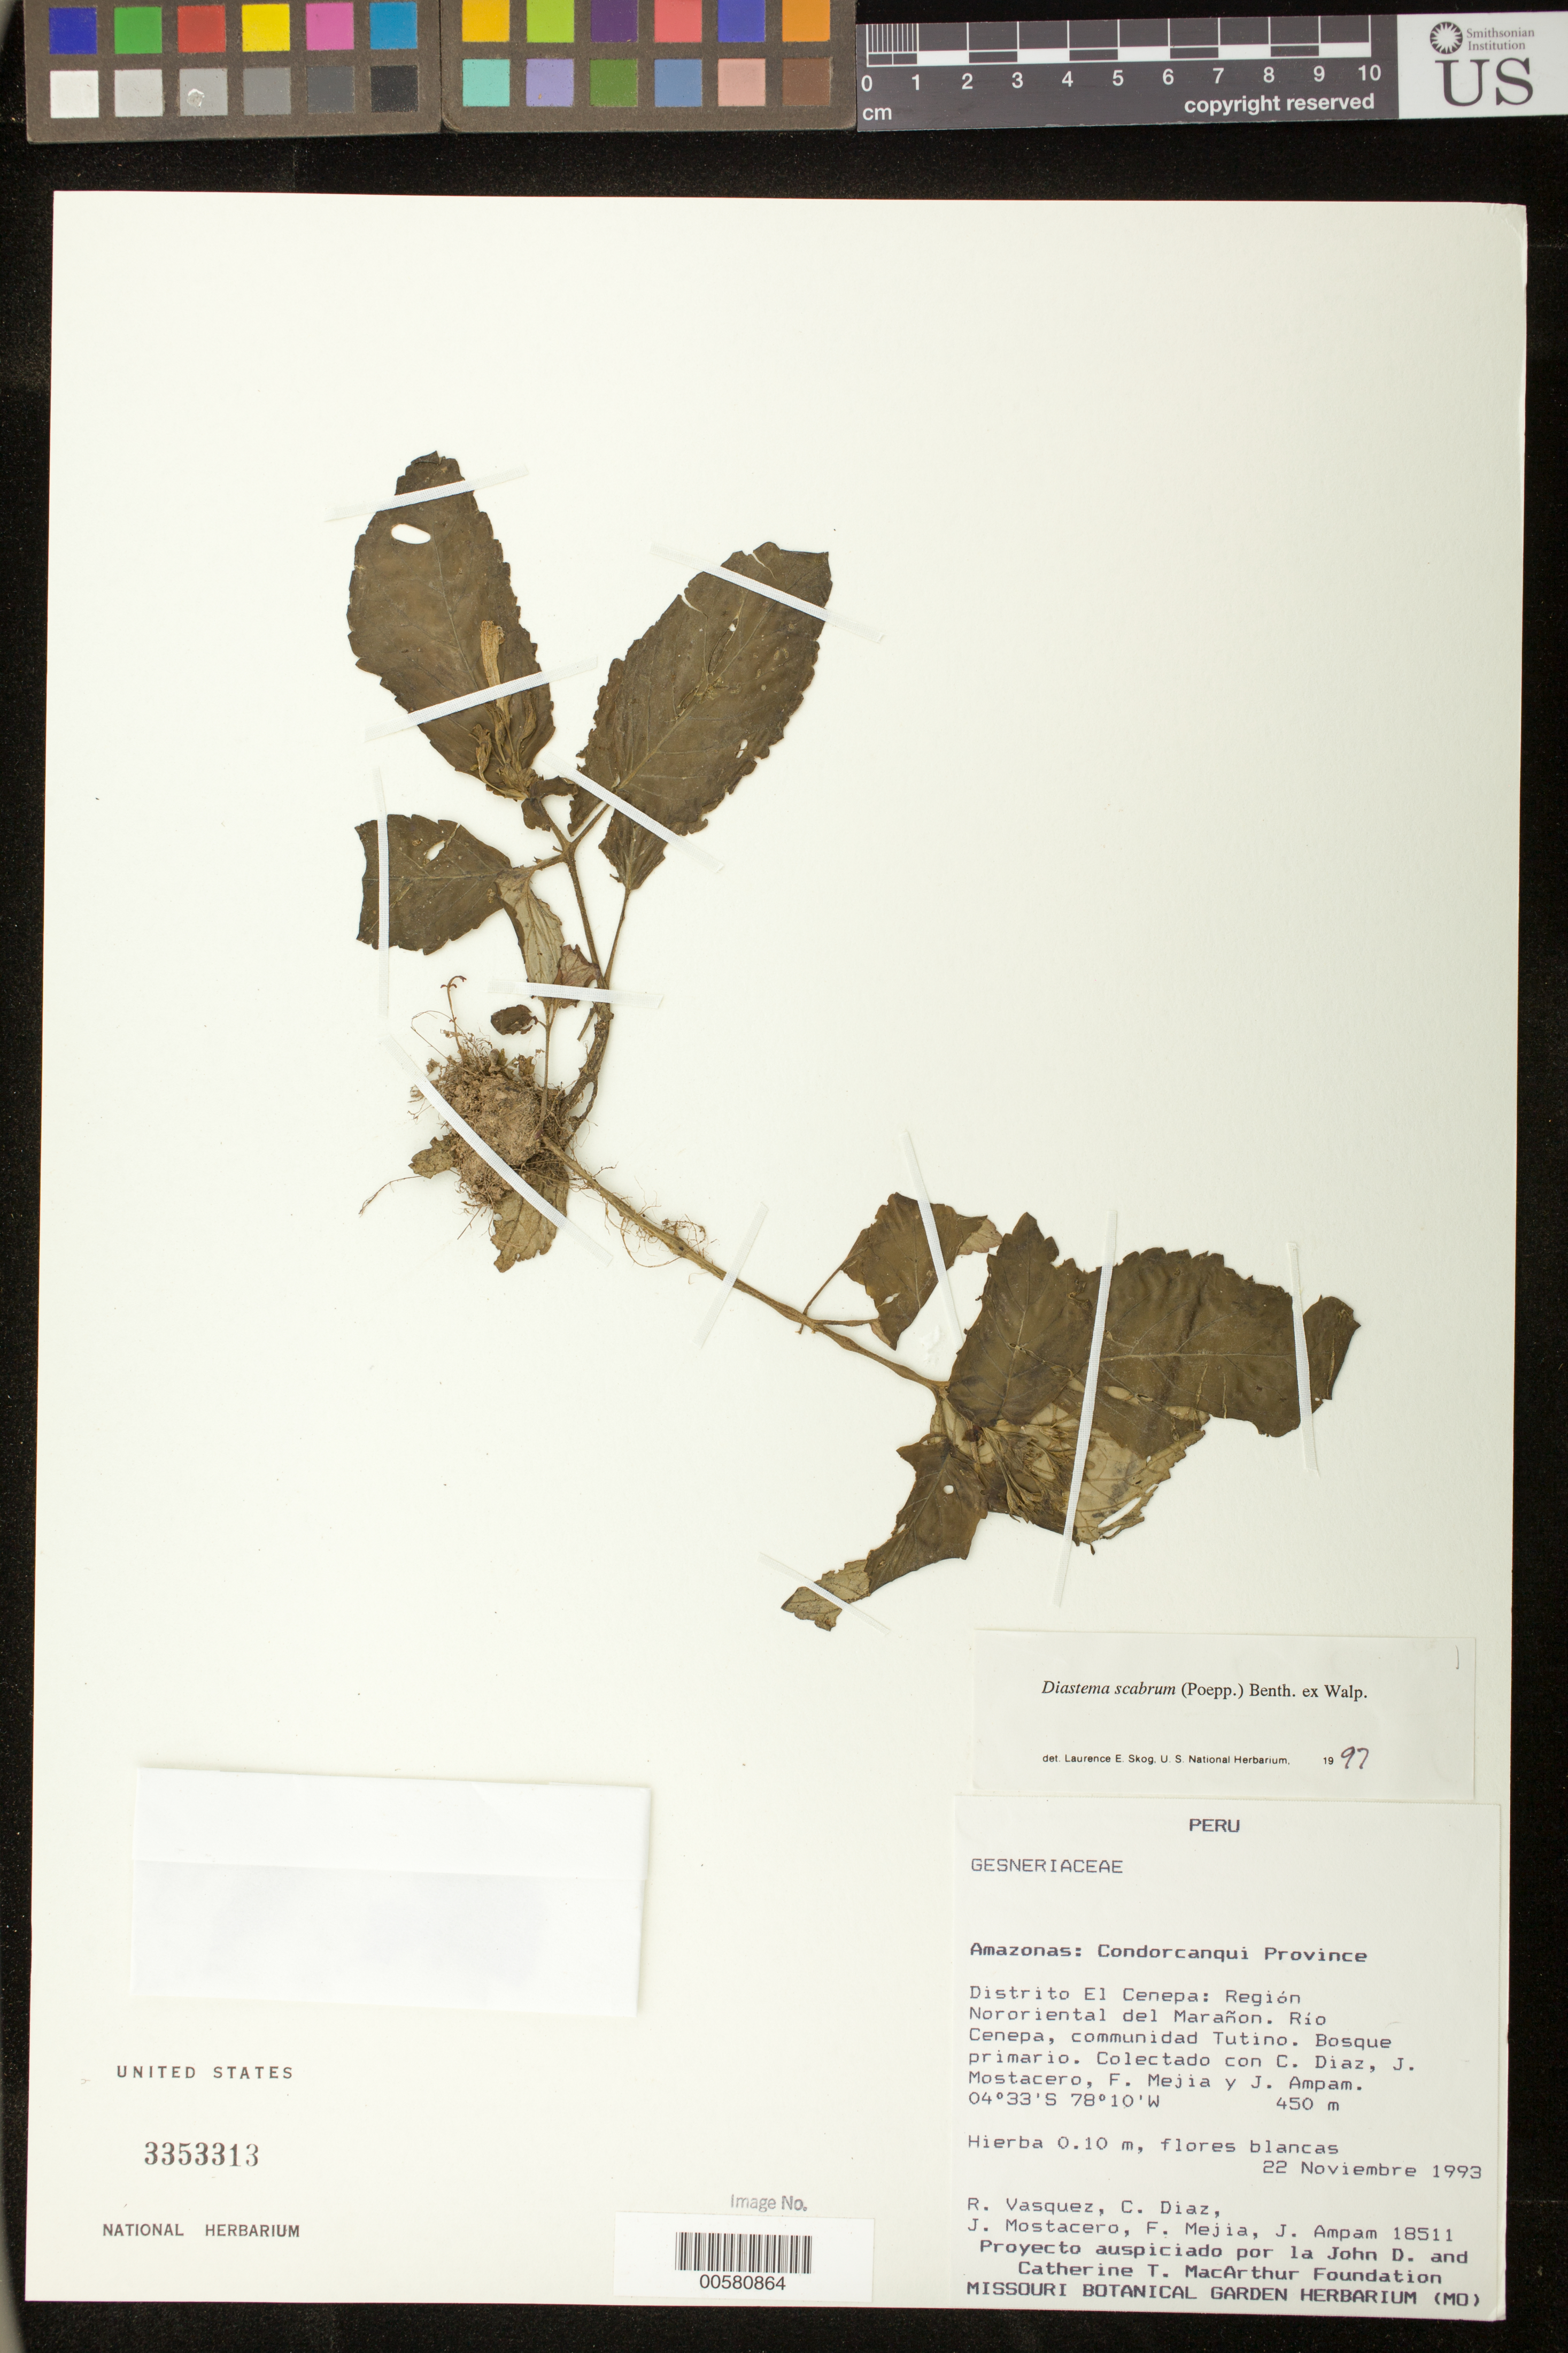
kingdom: Plantae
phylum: Tracheophyta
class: Magnoliopsida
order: Lamiales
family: Gesneriaceae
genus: Diastema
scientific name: Diastema scabrum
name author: (Poepp.) Benth. ex Walp.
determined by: Skog, Laurence E.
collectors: R. Vásquez, C. Díaz, J. Mostacero, F. Mejia & J. Ampam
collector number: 18511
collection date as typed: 22 Nov 1993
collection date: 1993-11-22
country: Peru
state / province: Amazonas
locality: Prov. Condorcanqui, dtto. El Cenepa: región nororiental del Marañon, Río Cenepa, communidad Tutino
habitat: Bosque primario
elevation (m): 450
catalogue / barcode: US 3353313